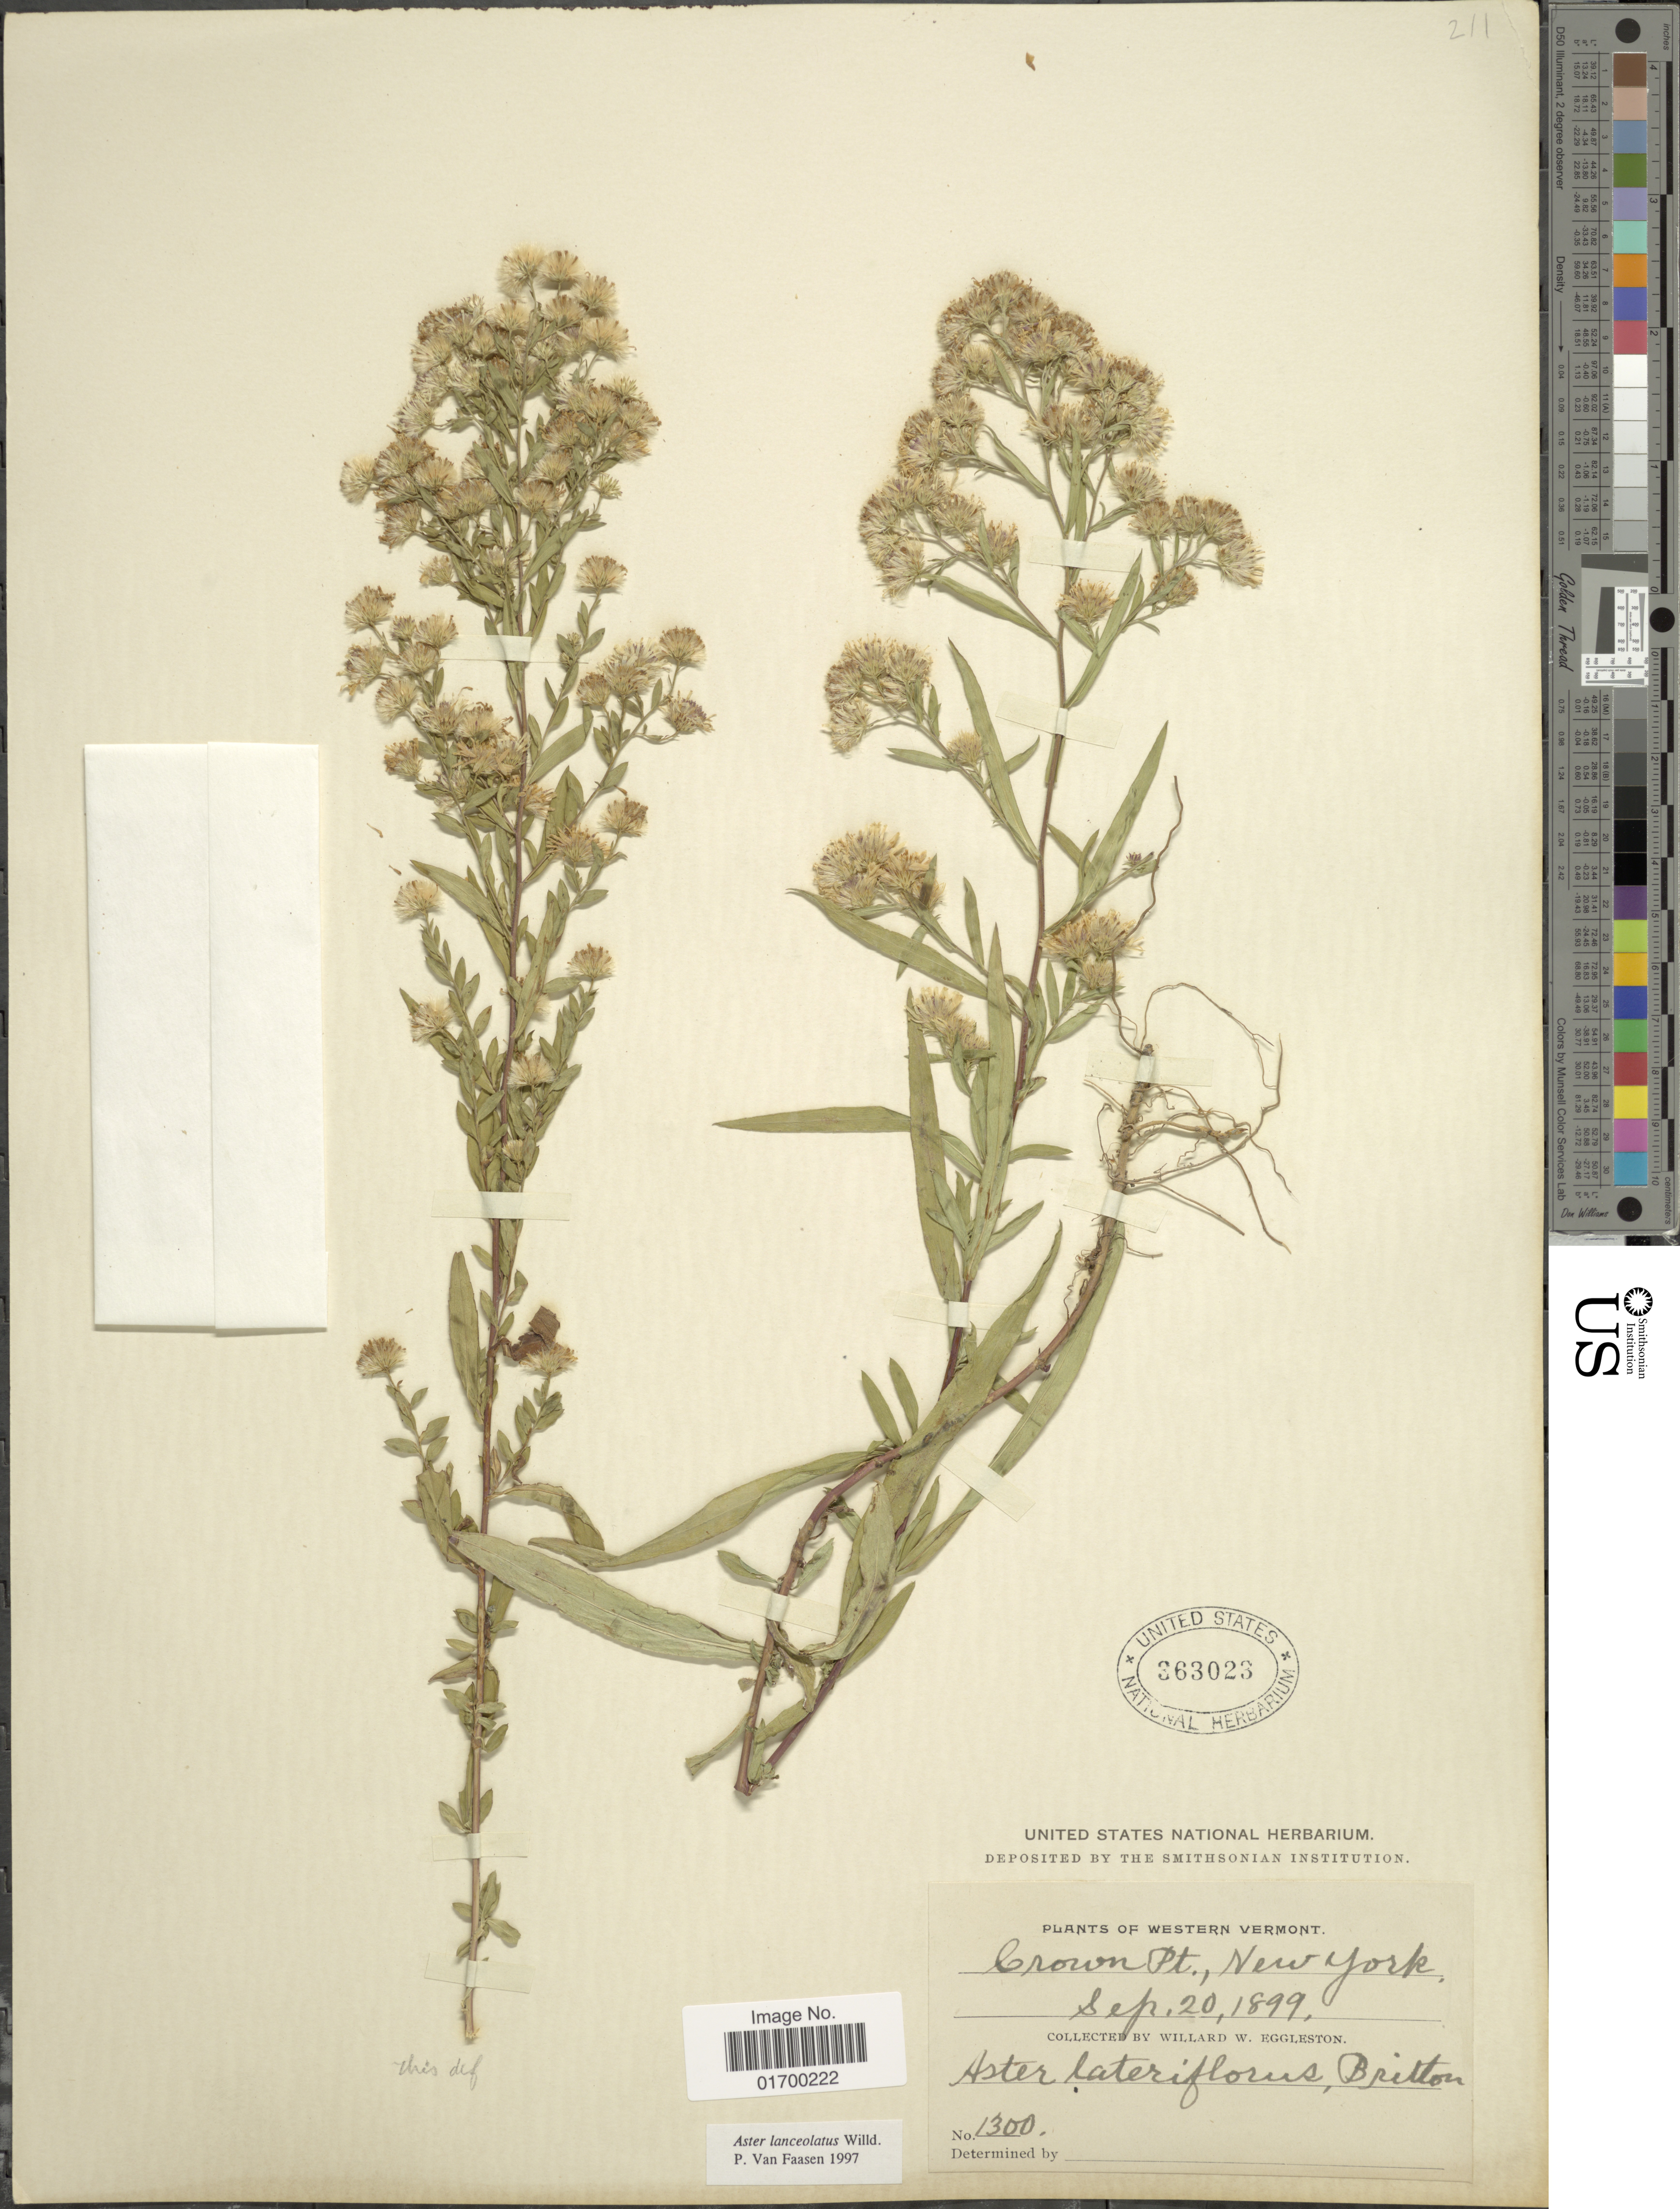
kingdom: Plantae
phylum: Tracheophyta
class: Magnoliopsida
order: Asterales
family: Asteraceae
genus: Symphyotrichum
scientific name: Symphyotrichum lanceolatum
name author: (Willd.) G.L. Nesom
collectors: W. W. Eggleston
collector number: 1300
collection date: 1899-09-20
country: United States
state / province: Vermont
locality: Western Vermont, Crown Pt., New York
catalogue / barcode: US 363023